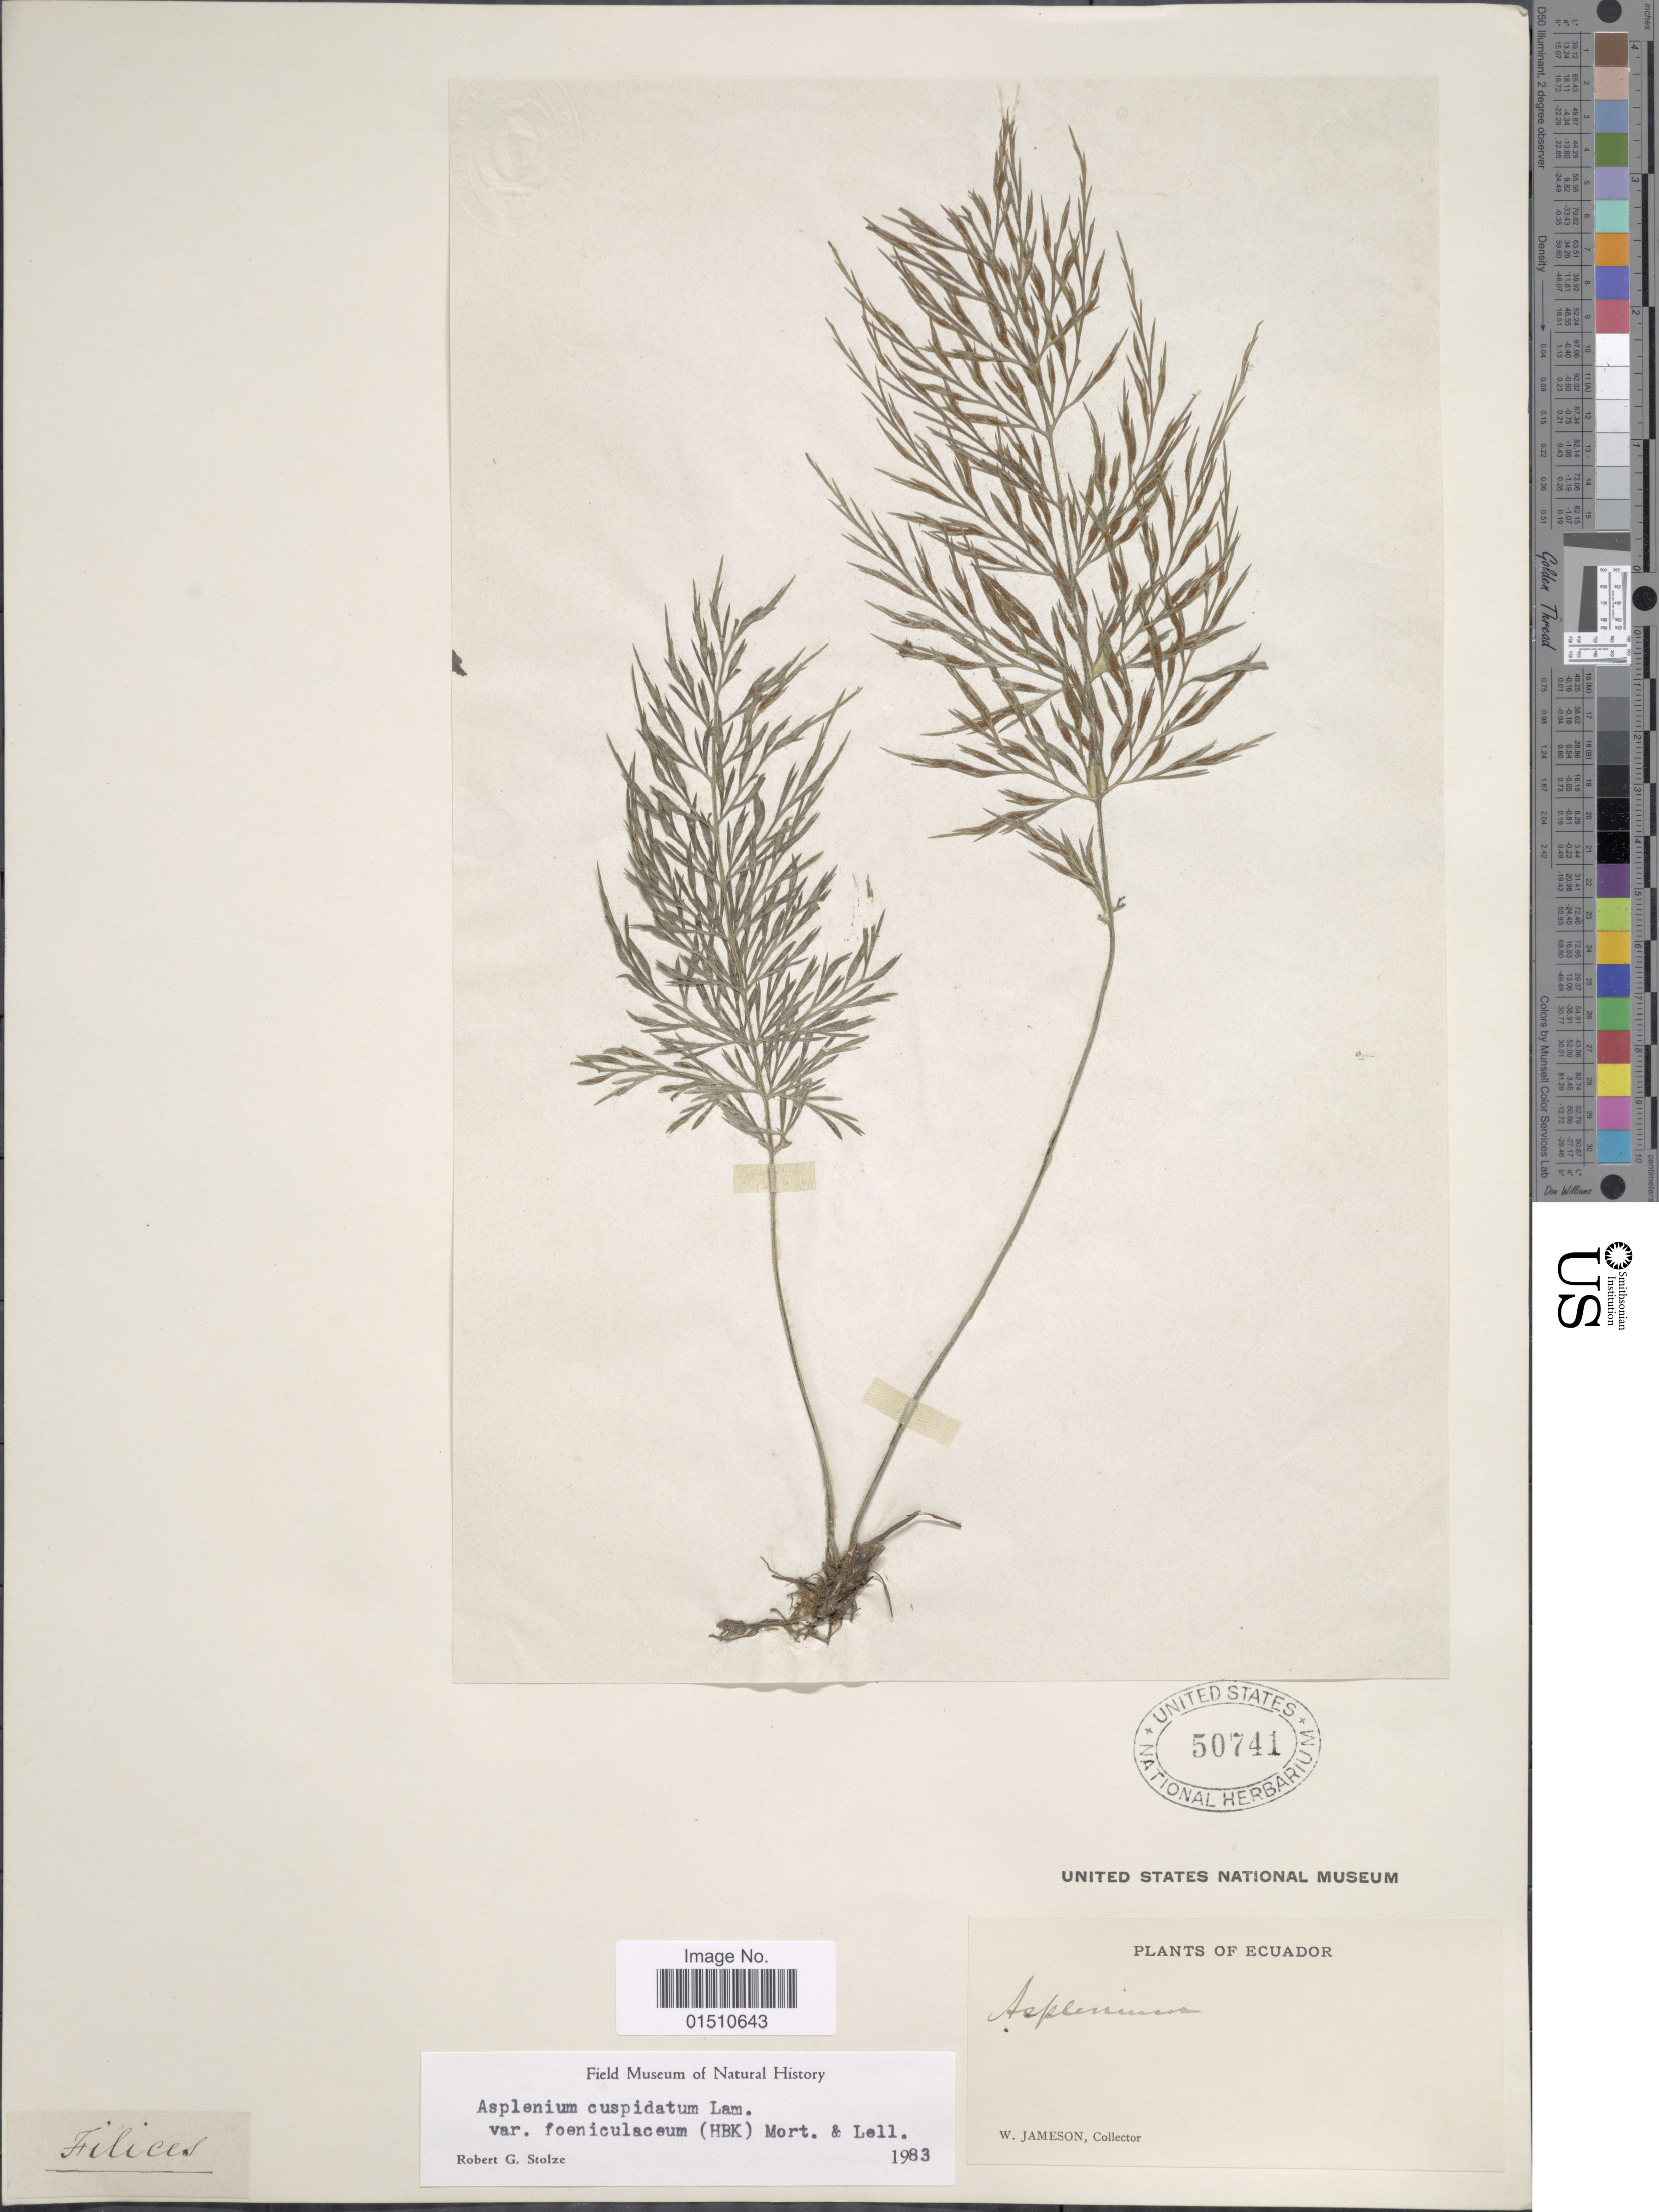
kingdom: Plantae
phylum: Tracheophyta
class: Polypodiopsida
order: Polypodiales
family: Aspleniaceae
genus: Asplenium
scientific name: Asplenium cuspidatum var. foeniculaceum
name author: (Kunth) C.V. Morton & Lellinger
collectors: W. Jameson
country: Ecuador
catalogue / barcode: US 50741